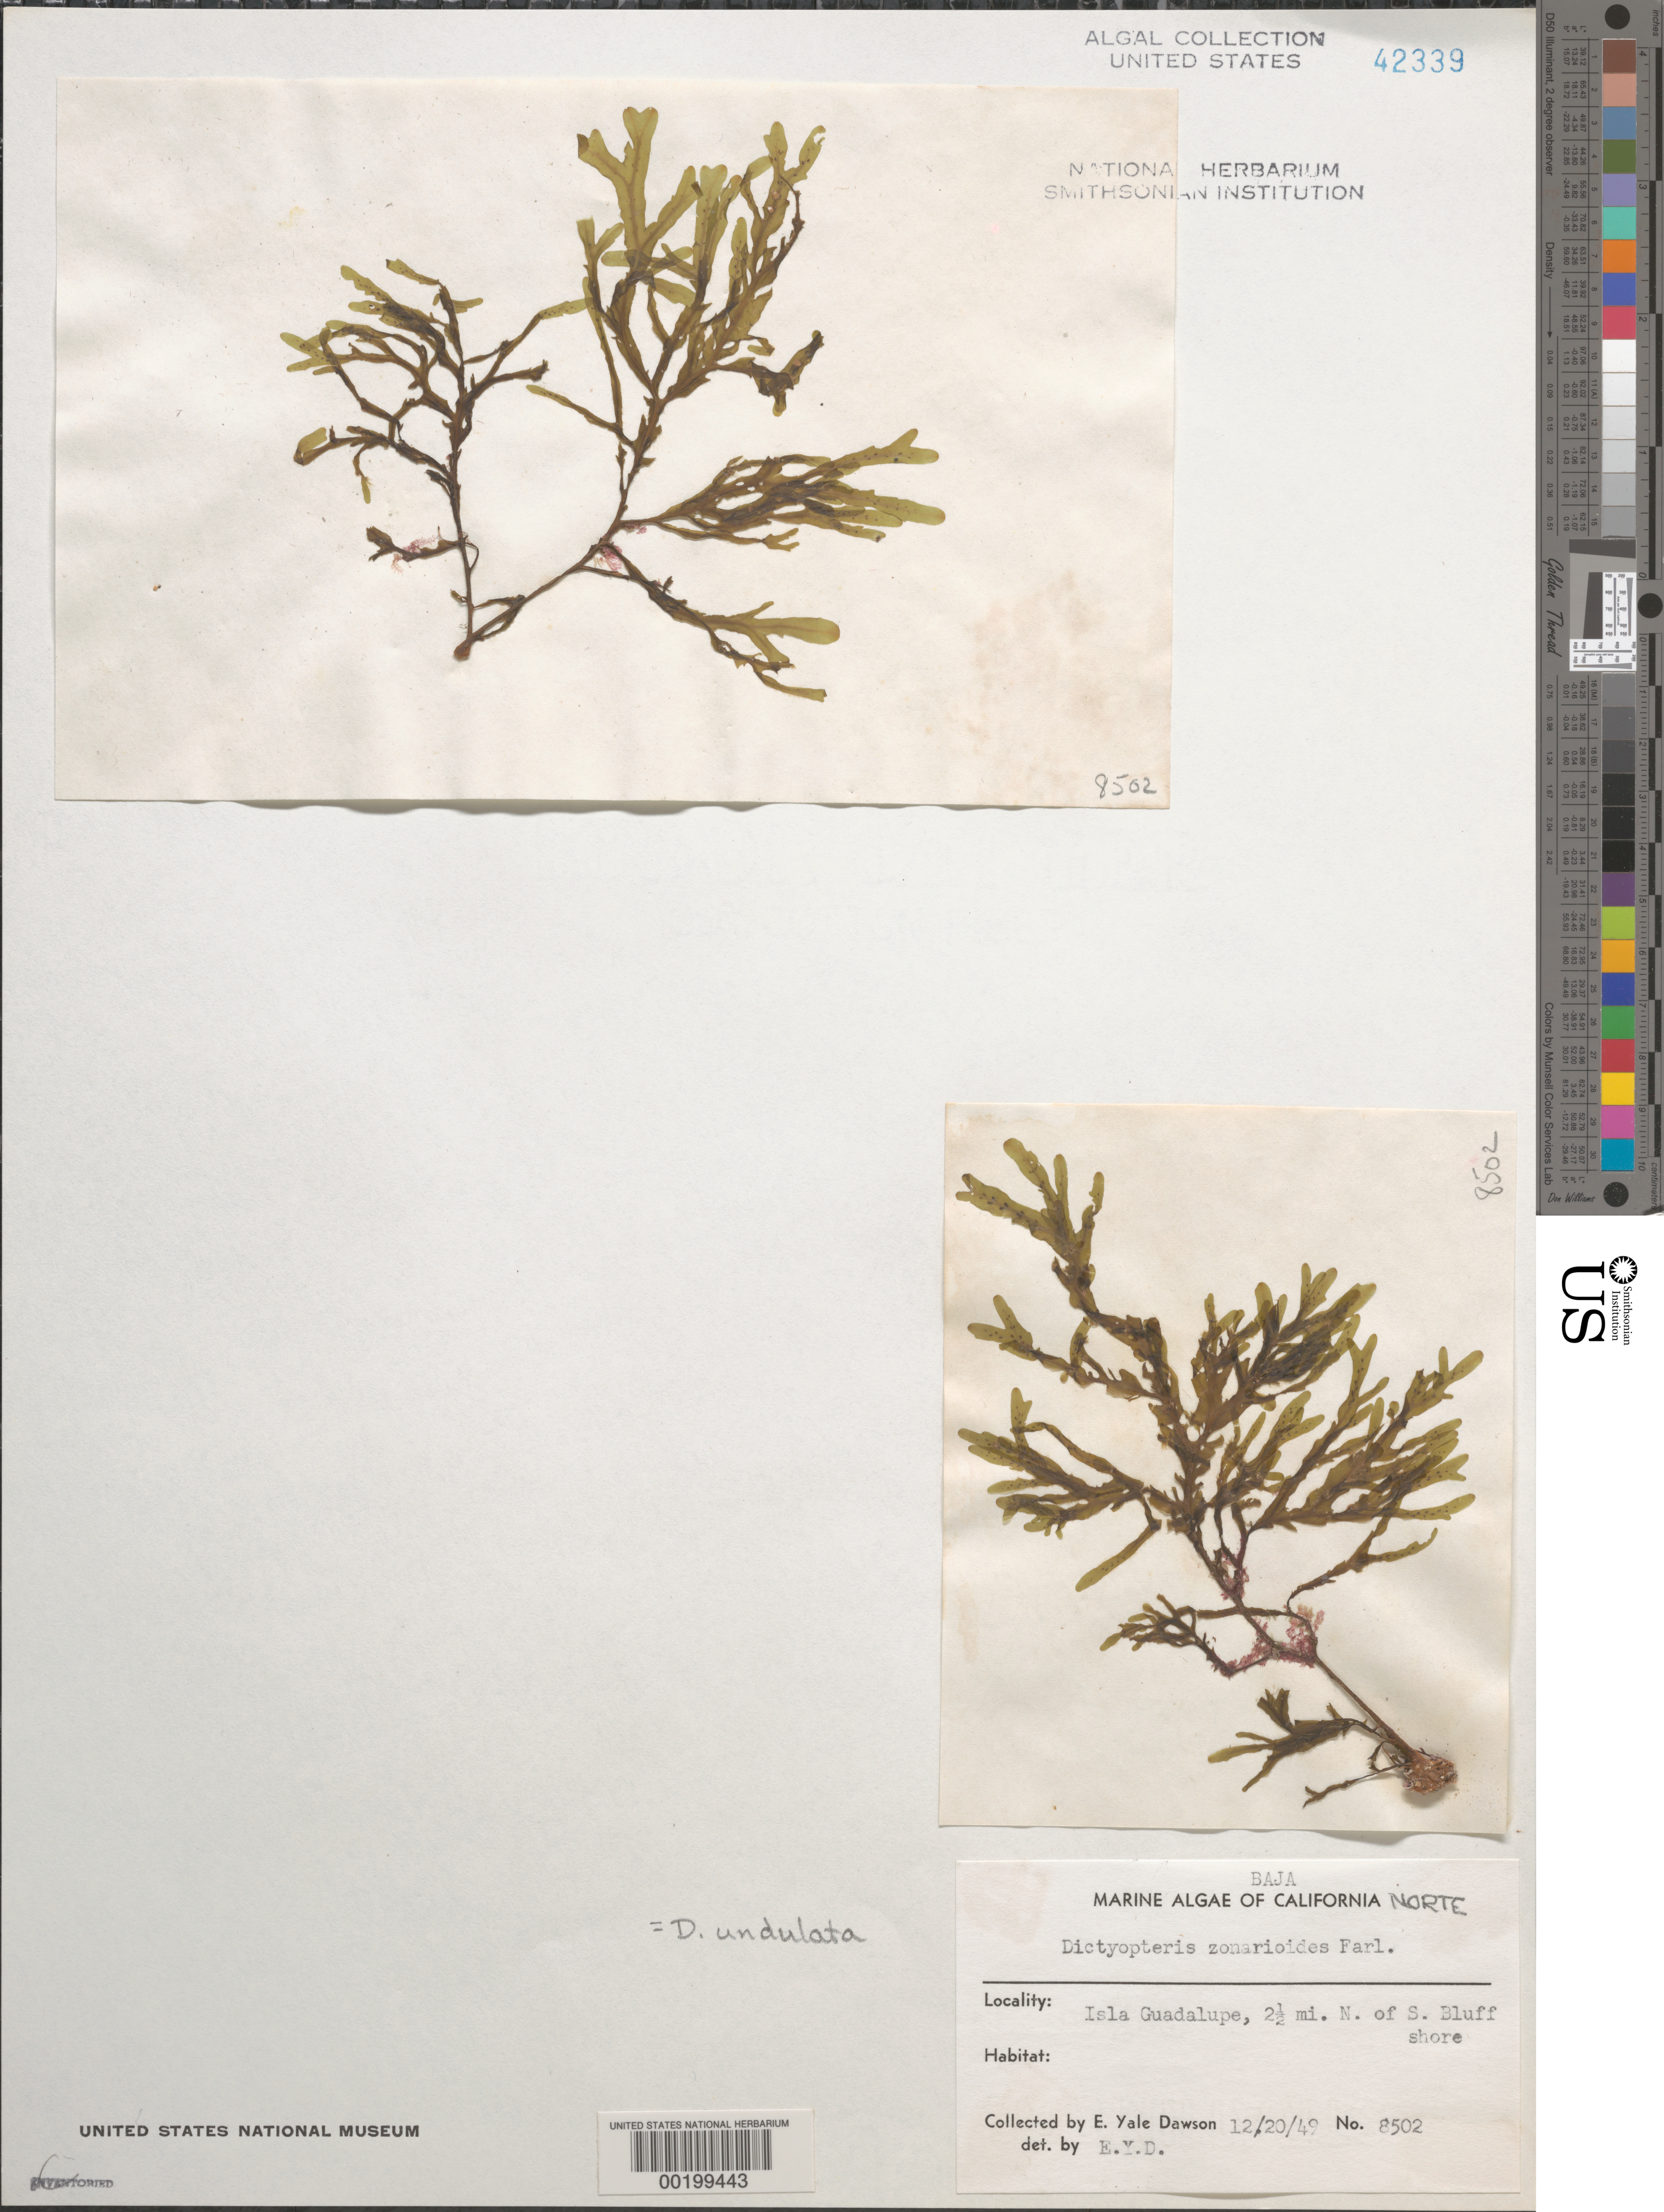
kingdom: Chromista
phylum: Ochrophyta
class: Phaeophyceae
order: Dictyotales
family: Dictyotaceae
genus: Dictyopteris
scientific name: Dictyopteris undulata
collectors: E. Y. Dawson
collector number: EYD 8502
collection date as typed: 20 Dec 1949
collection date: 1949-12-20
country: Mexico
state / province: Baja California Norte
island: Isla Guadalupe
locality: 2.5 miles north of South Bluff shore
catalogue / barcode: US 42339